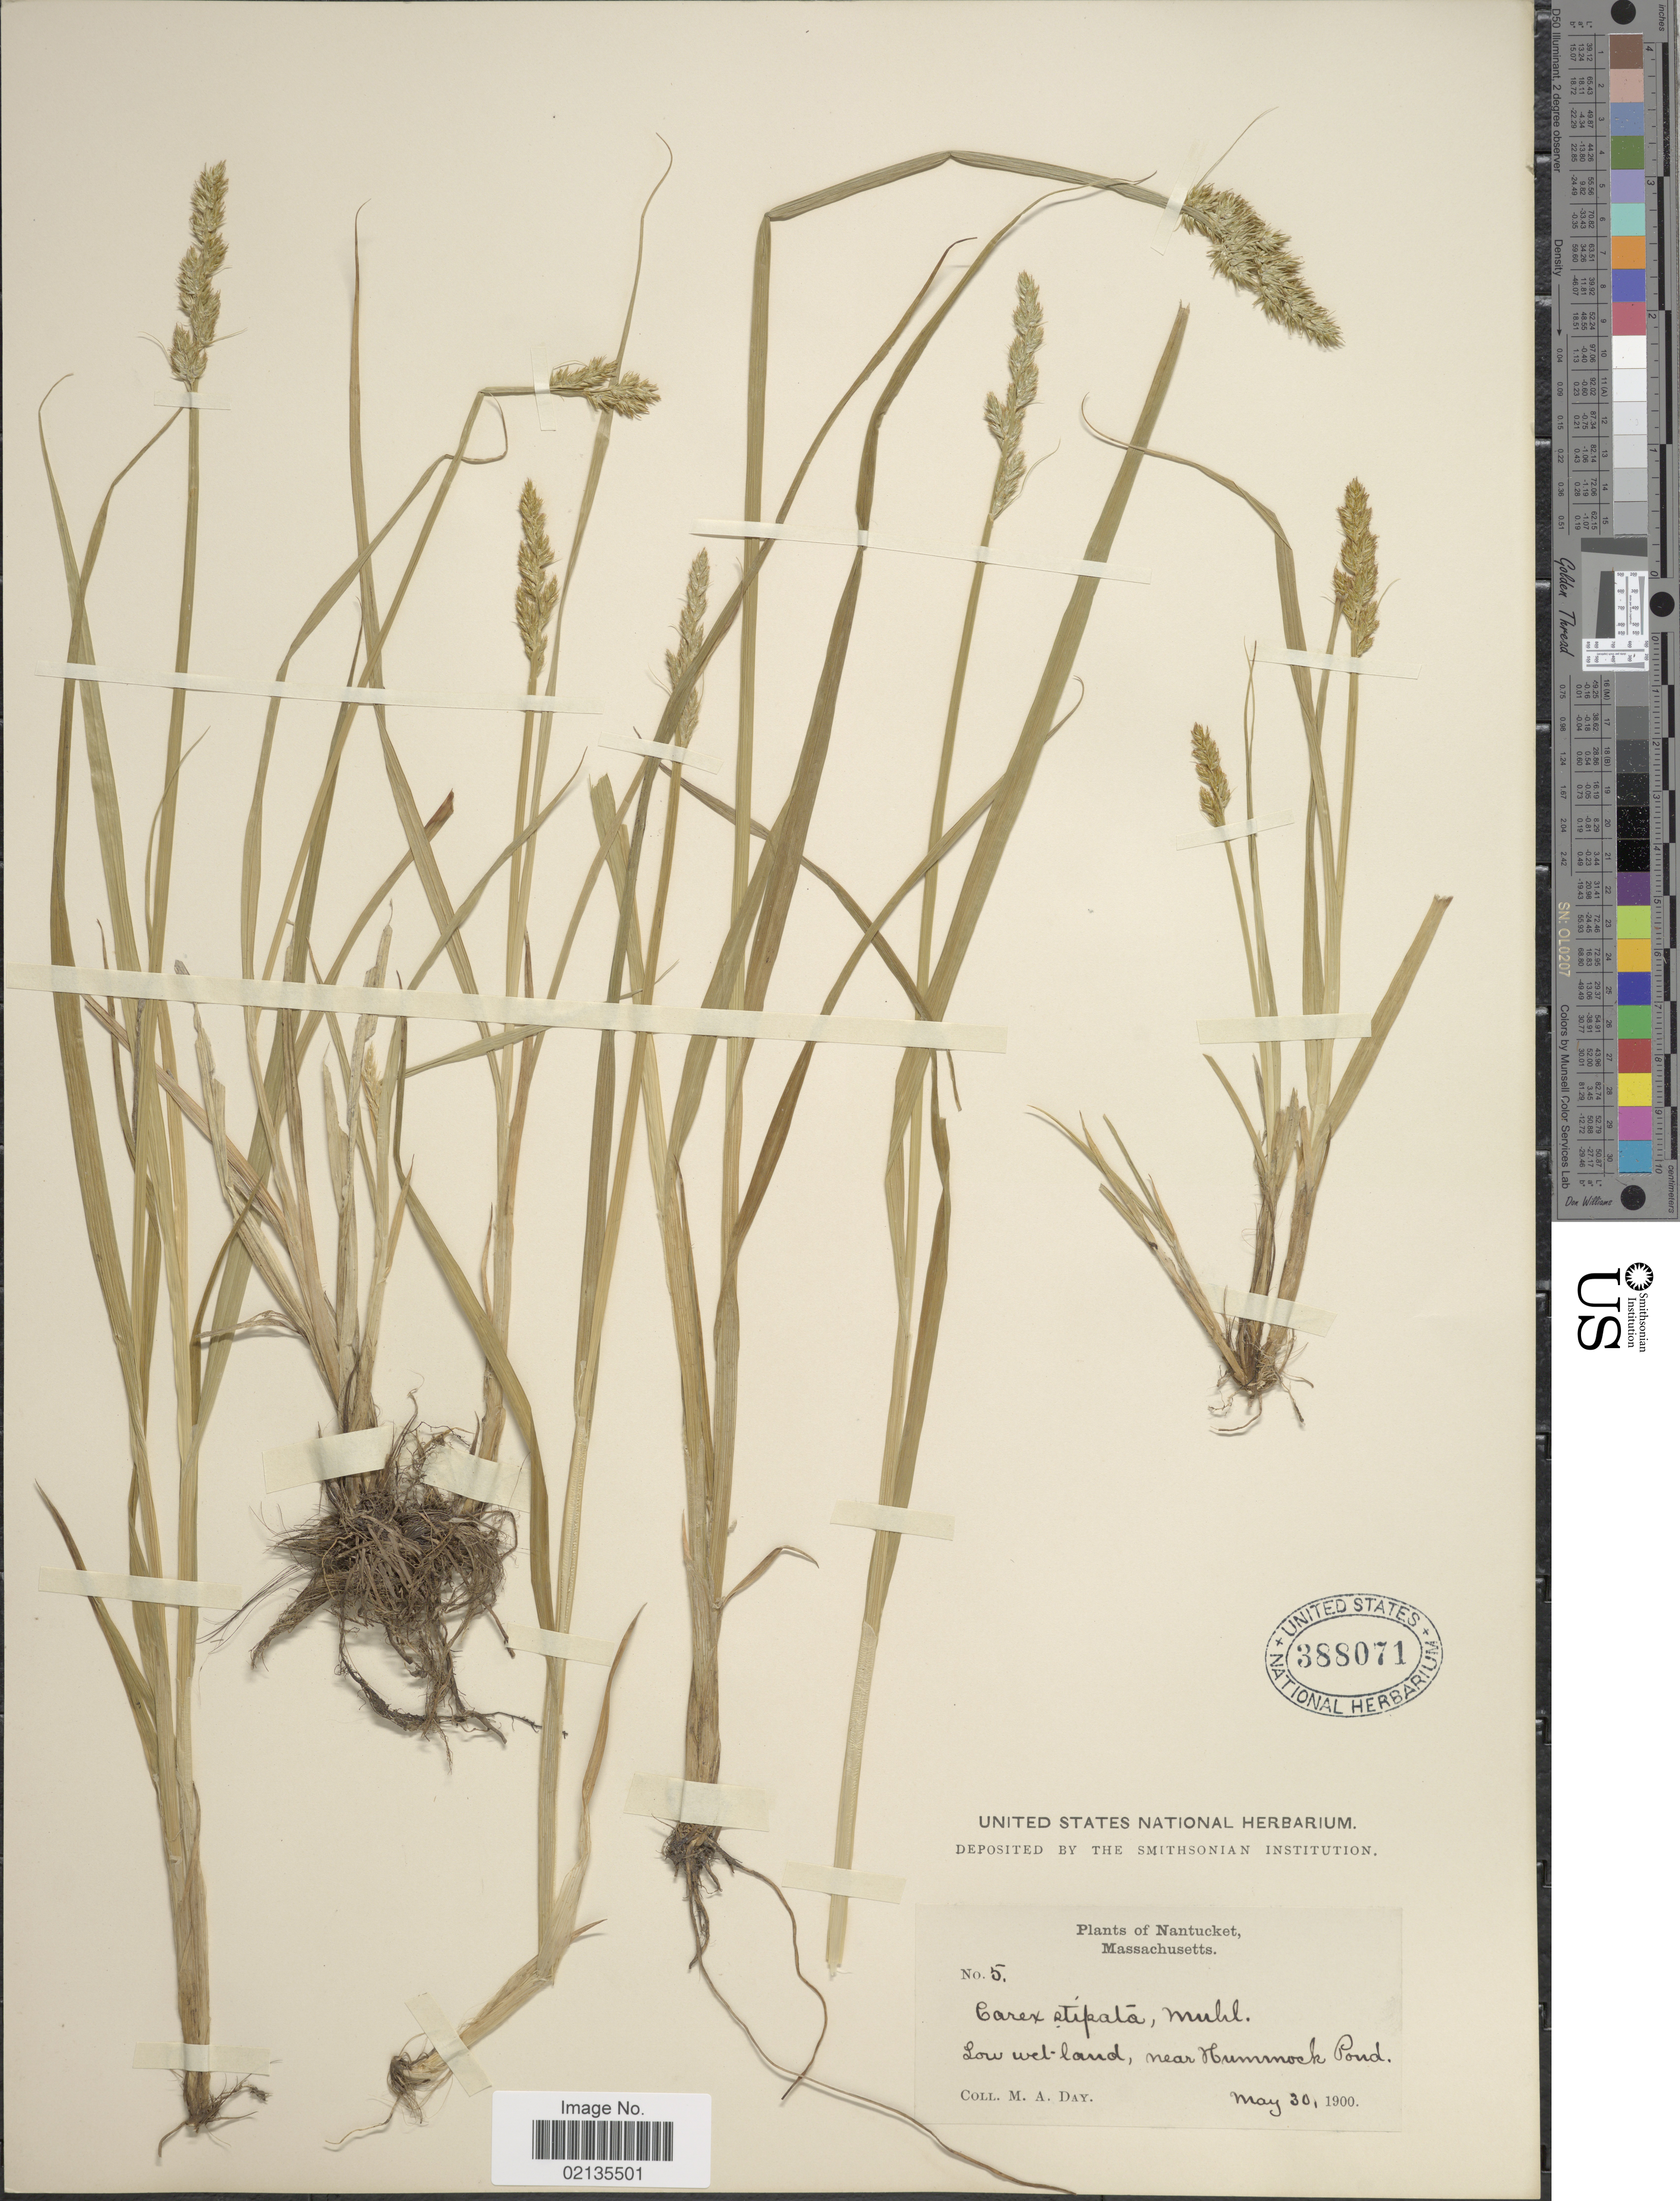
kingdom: Plantae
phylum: Tracheophyta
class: Liliopsida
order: Poales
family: Cyperaceae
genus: Carex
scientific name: Carex stipata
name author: Muhl. ex Willd.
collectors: M. Day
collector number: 5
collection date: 1900-05-30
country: United States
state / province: Massachusetts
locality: Nantucket, low wet-land, near Hummock Pond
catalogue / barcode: US 388071